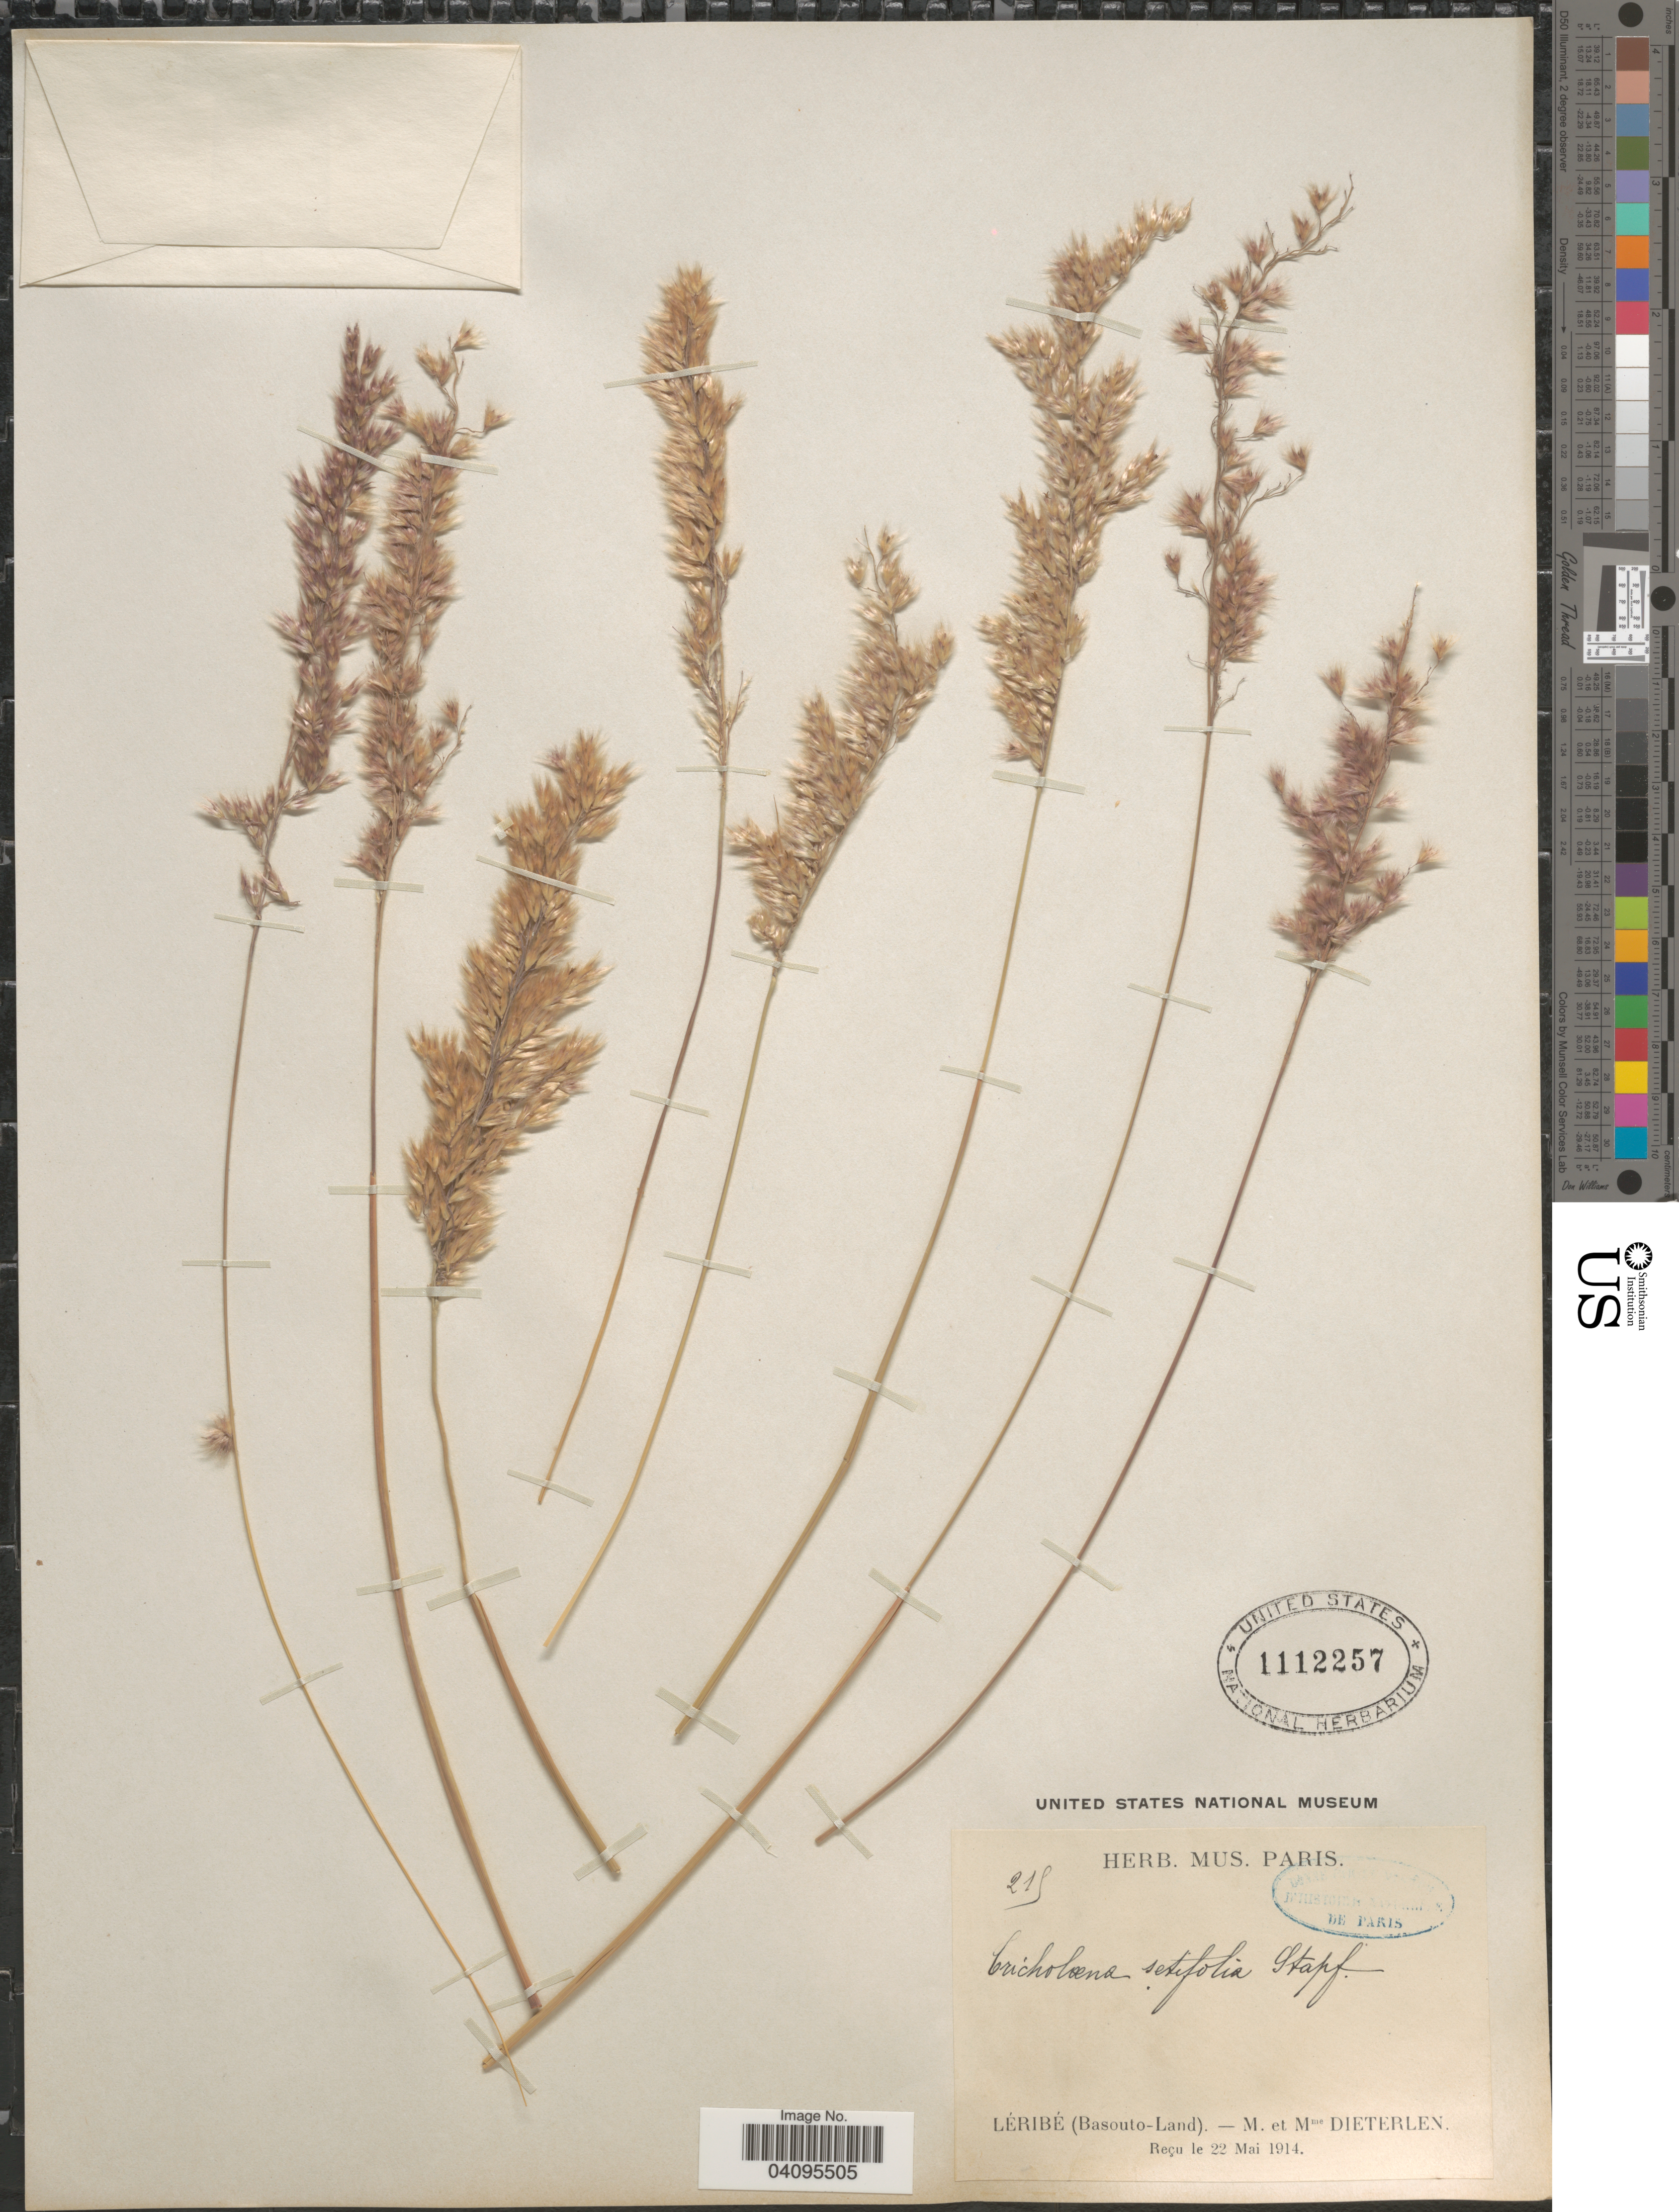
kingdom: Plantae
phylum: Tracheophyta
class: Liliopsida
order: Poales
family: Poaceae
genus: Melinis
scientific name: Melinis nerviglumis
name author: (Franch.) Zizka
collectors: -. Dieterlen & A. Dieterlen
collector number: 215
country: Lesotho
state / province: Leribe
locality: (Basouto-Land).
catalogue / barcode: US 1112257